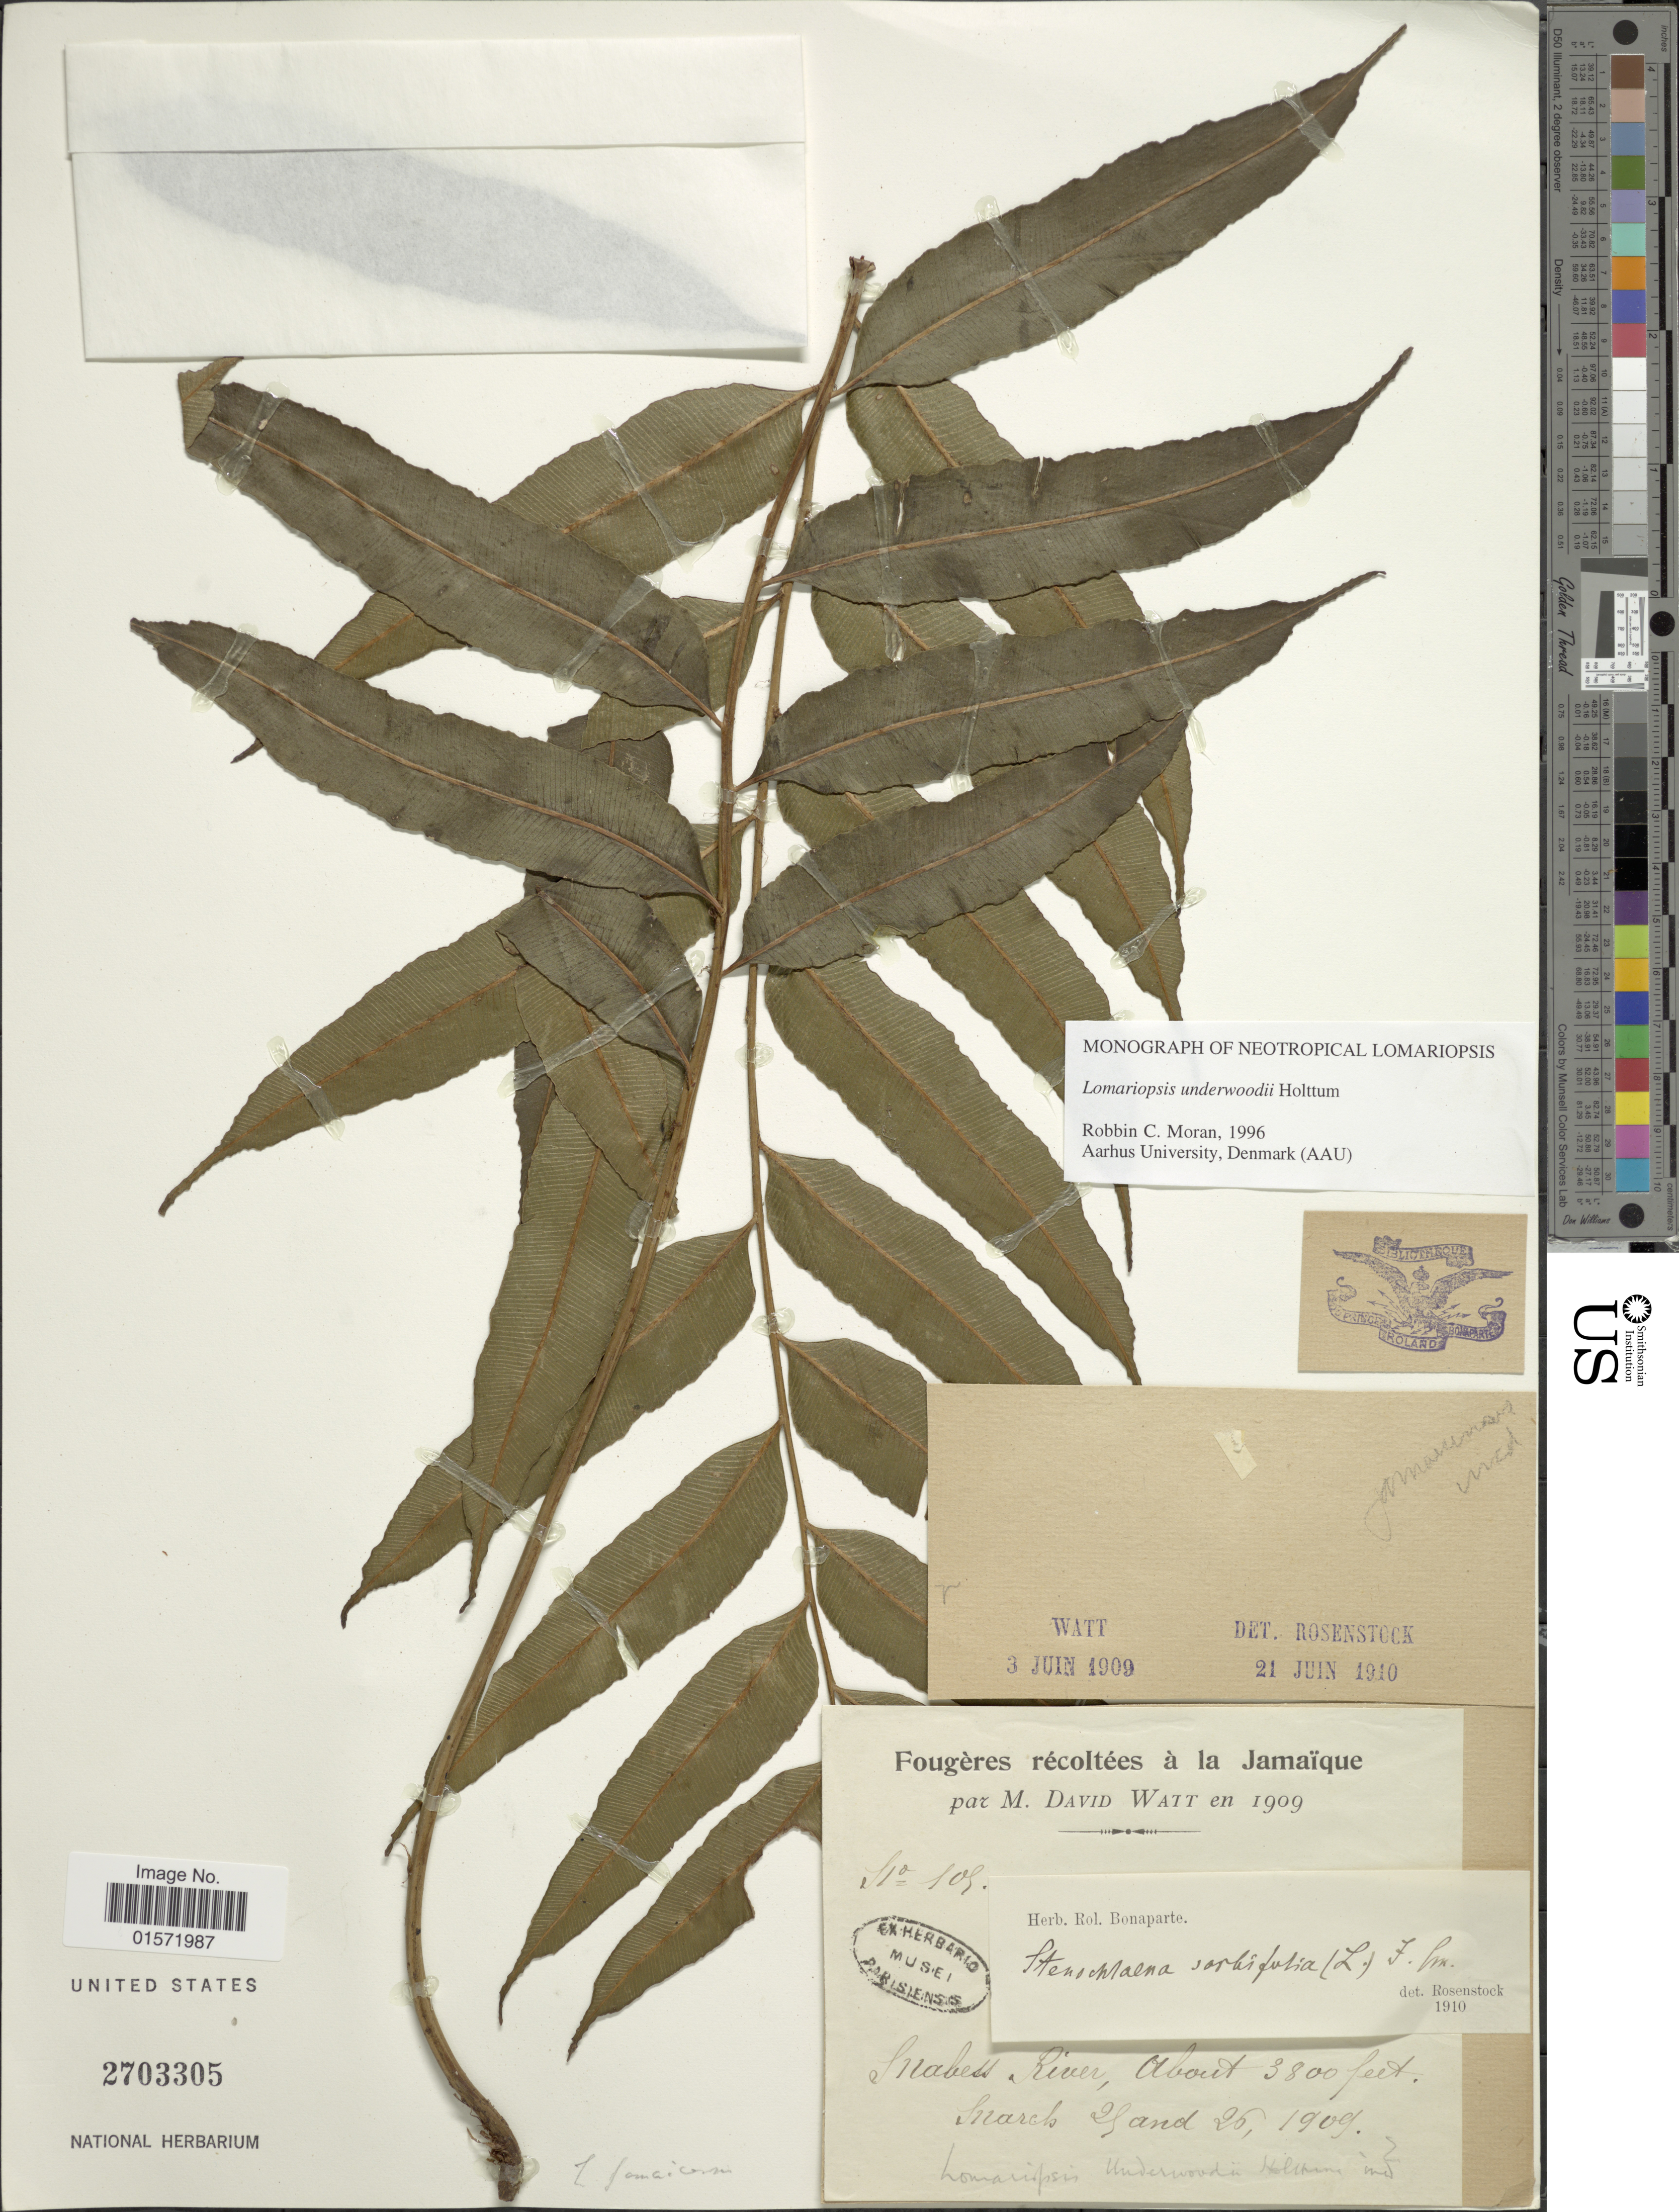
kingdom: Plantae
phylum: Tracheophyta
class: Polypodiopsida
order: Polypodiales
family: Lomariopsidaceae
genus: Lomariopsis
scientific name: Lomariopsis underwoodii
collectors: M. Watt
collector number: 109*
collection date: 1909-03-25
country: Jamaica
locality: Snabess River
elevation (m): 1158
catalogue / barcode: US 2703305